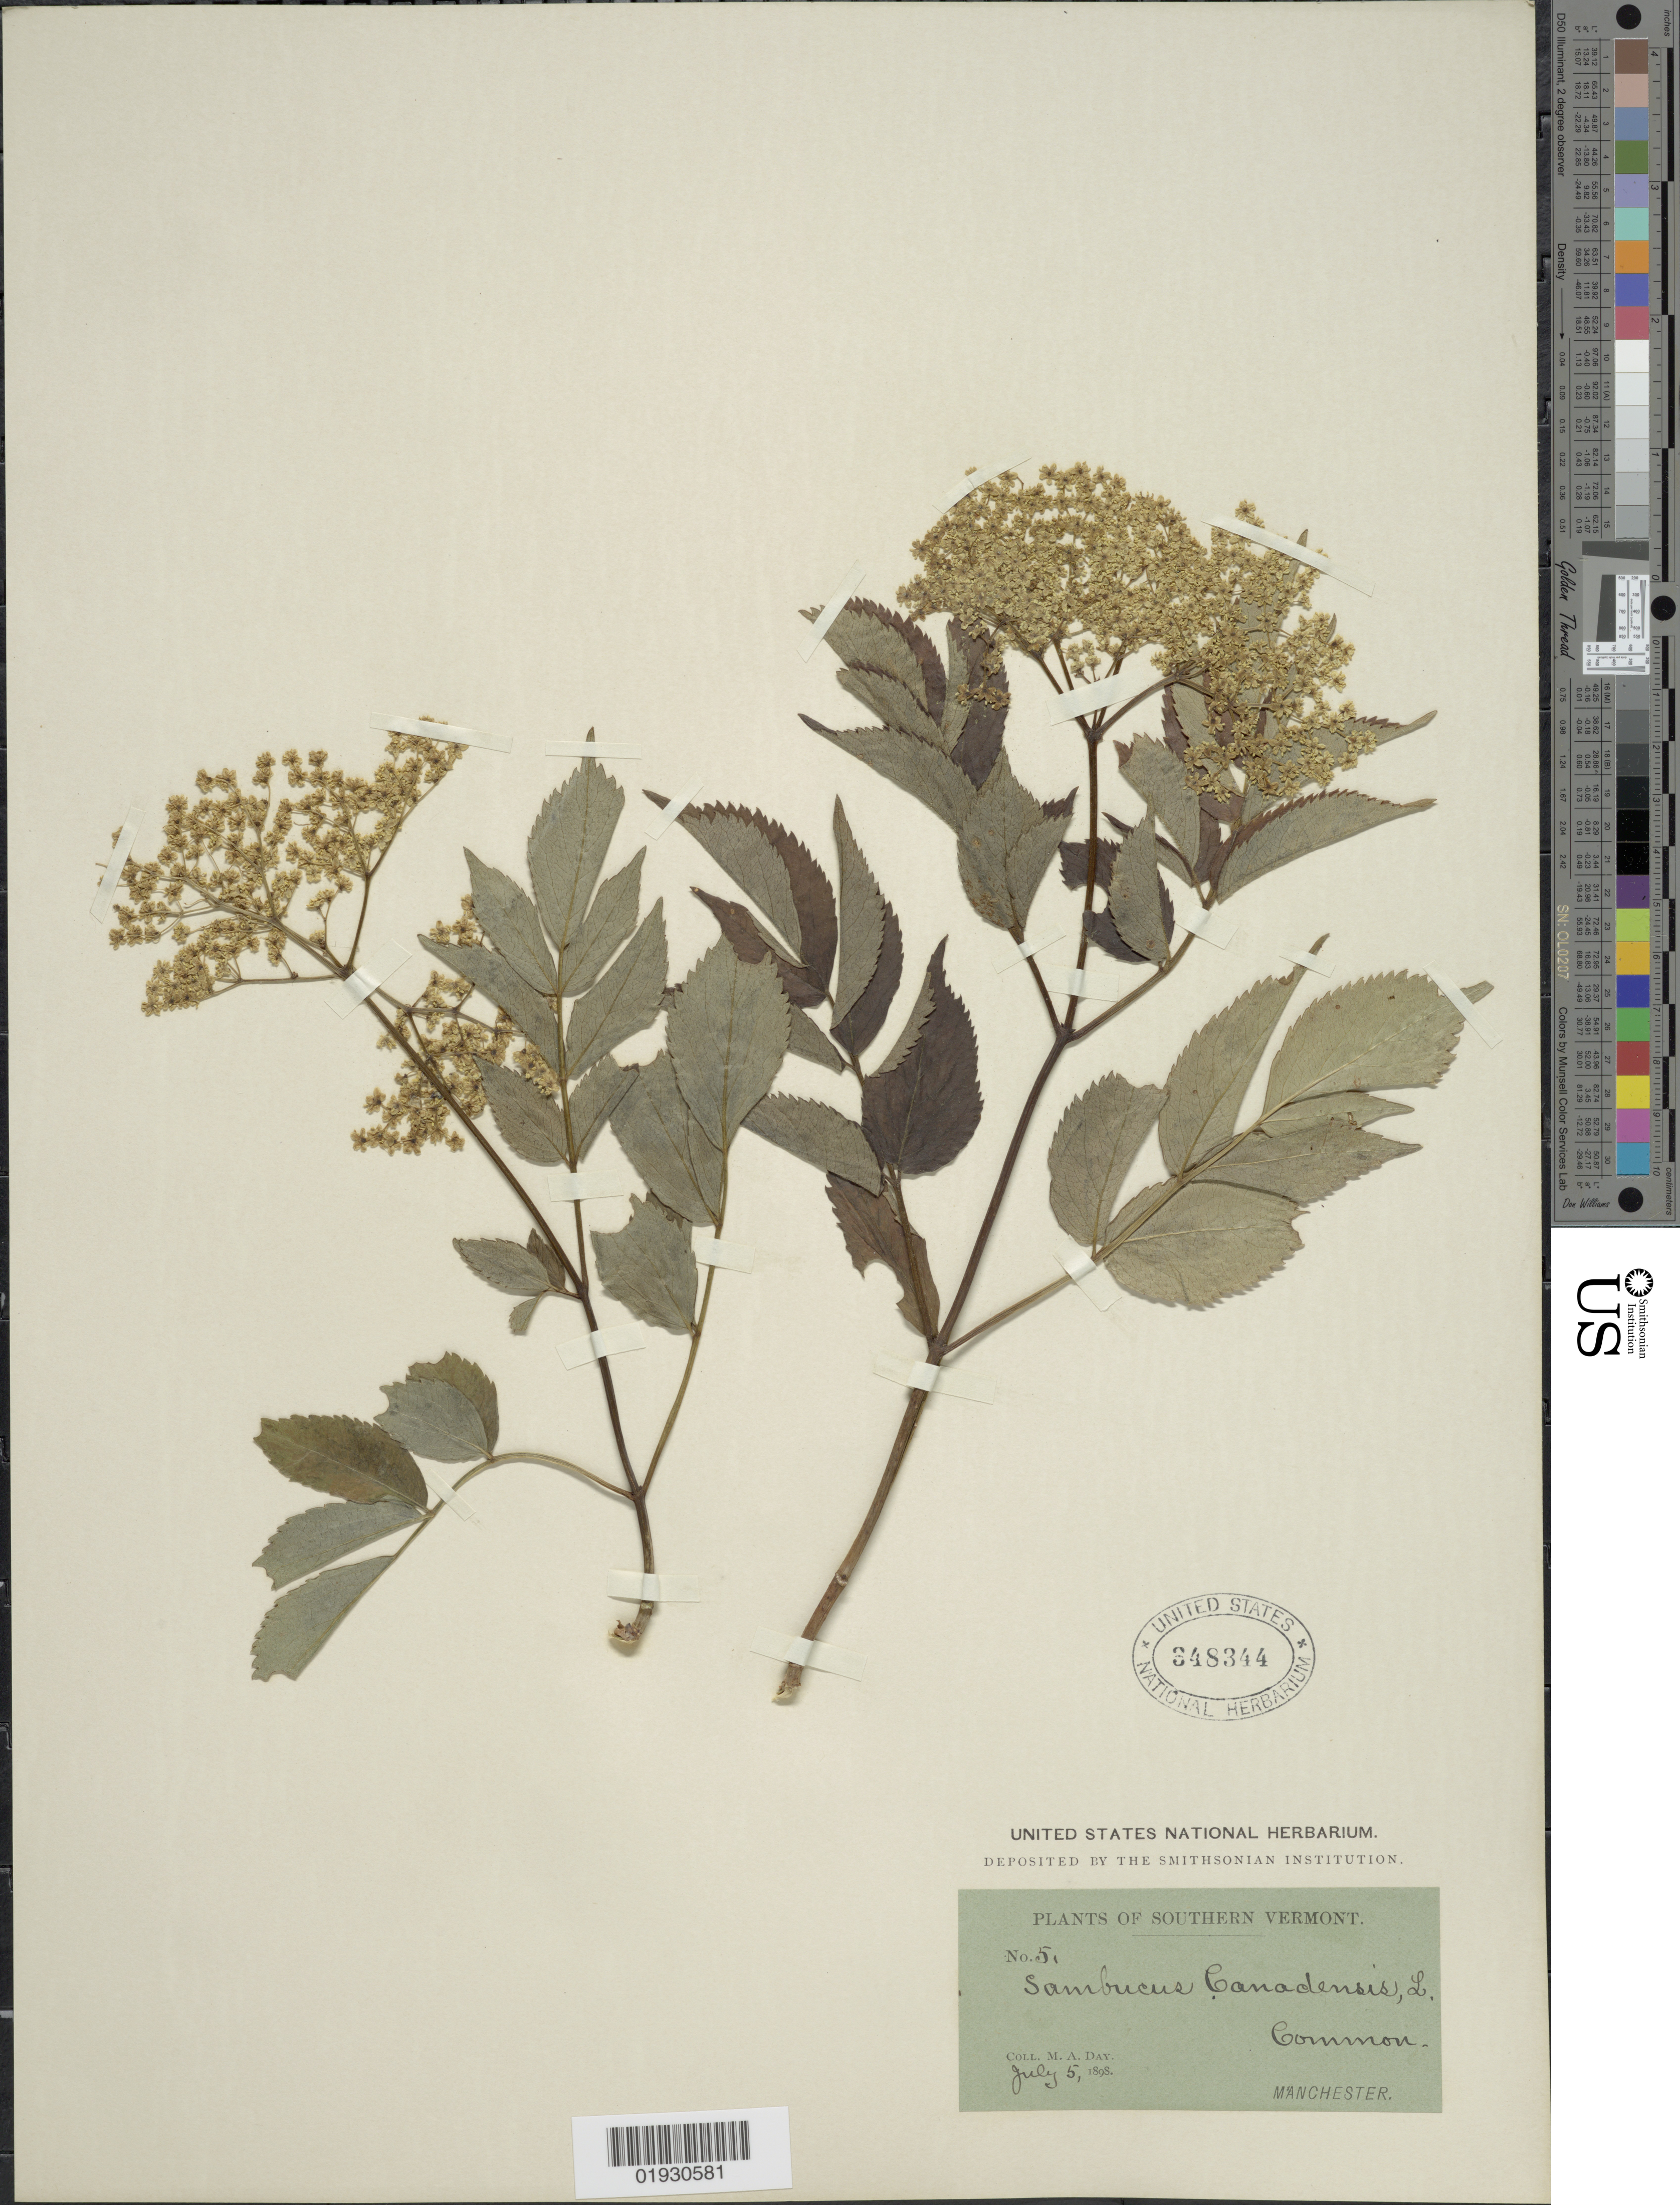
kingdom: Plantae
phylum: Tracheophyta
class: Magnoliopsida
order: Dipsacales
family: Viburnaceae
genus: Sambucus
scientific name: Sambucus canadensis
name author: L.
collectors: M. Day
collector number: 51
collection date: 1898-07-05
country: United States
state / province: Vermont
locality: Southern Vermont.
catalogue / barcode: US 348344